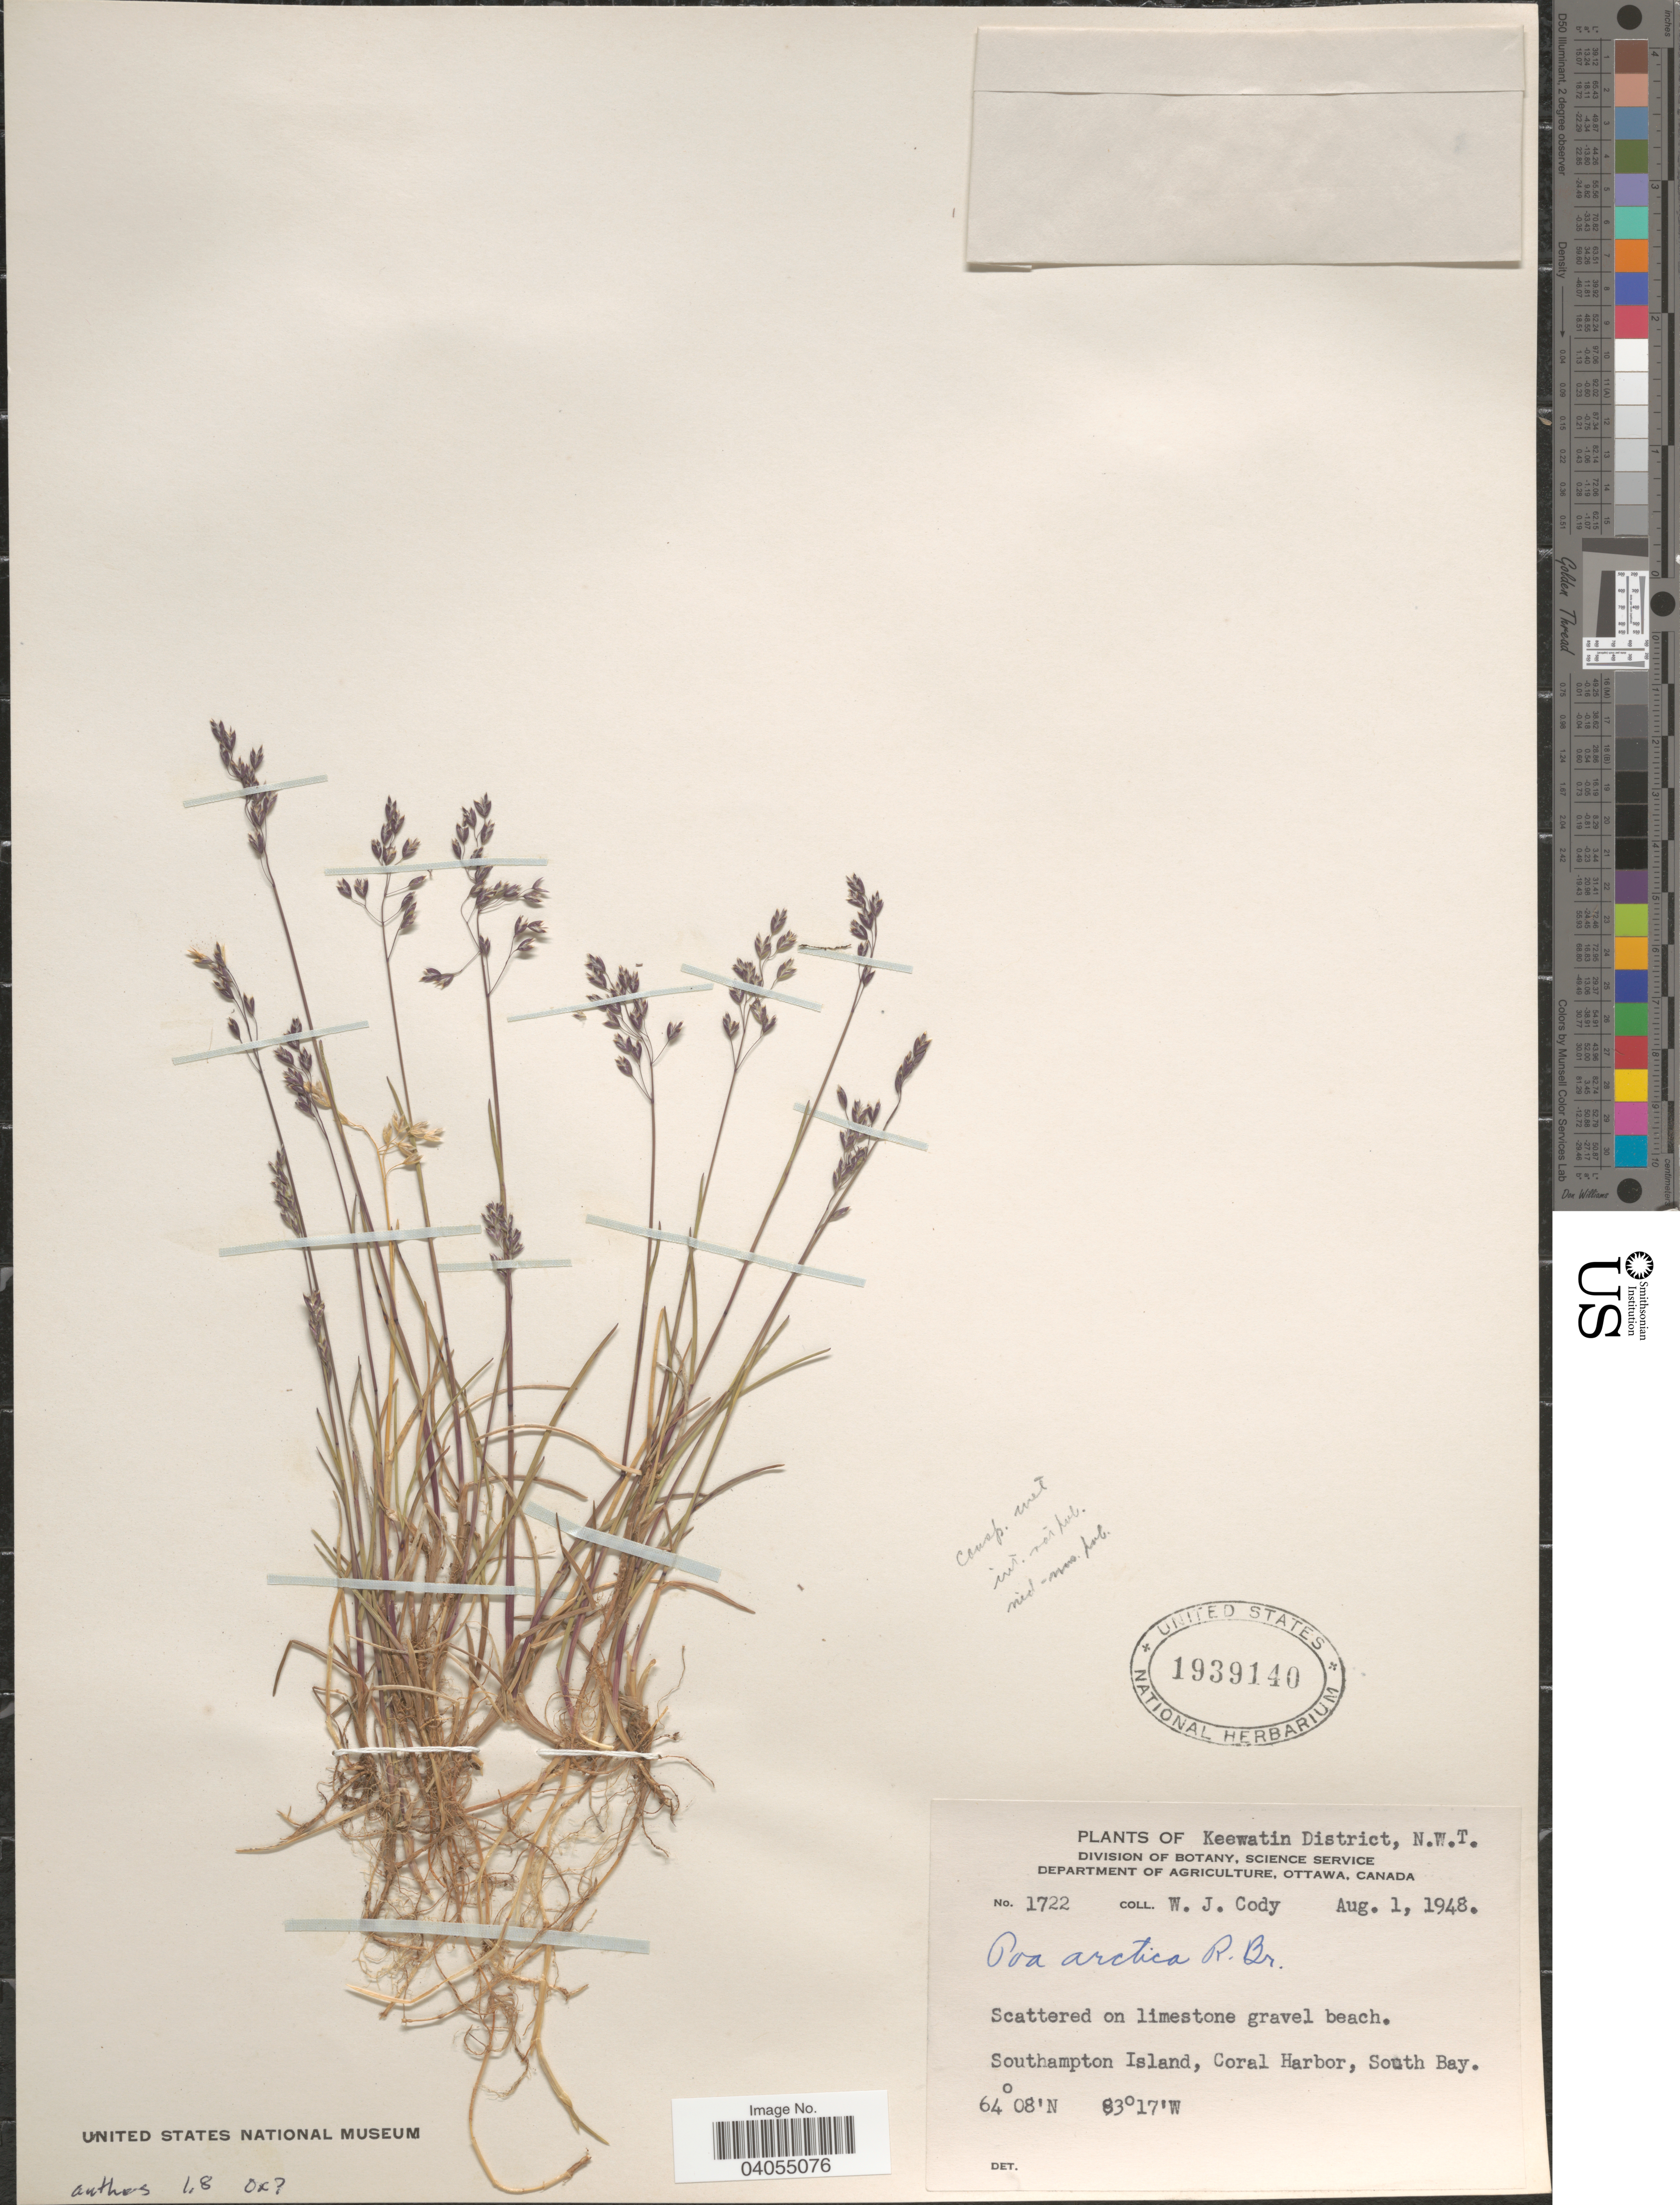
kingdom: Plantae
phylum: Tracheophyta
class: Liliopsida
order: Poales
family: Poaceae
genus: Poa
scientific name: Poa arctica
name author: R. Br.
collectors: W. Cody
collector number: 1722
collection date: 1948-08-01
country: Canada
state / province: Northwest Territories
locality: Keewatin District. Southampton Island, Coral Harbor, South Bay.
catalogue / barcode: US 1939140